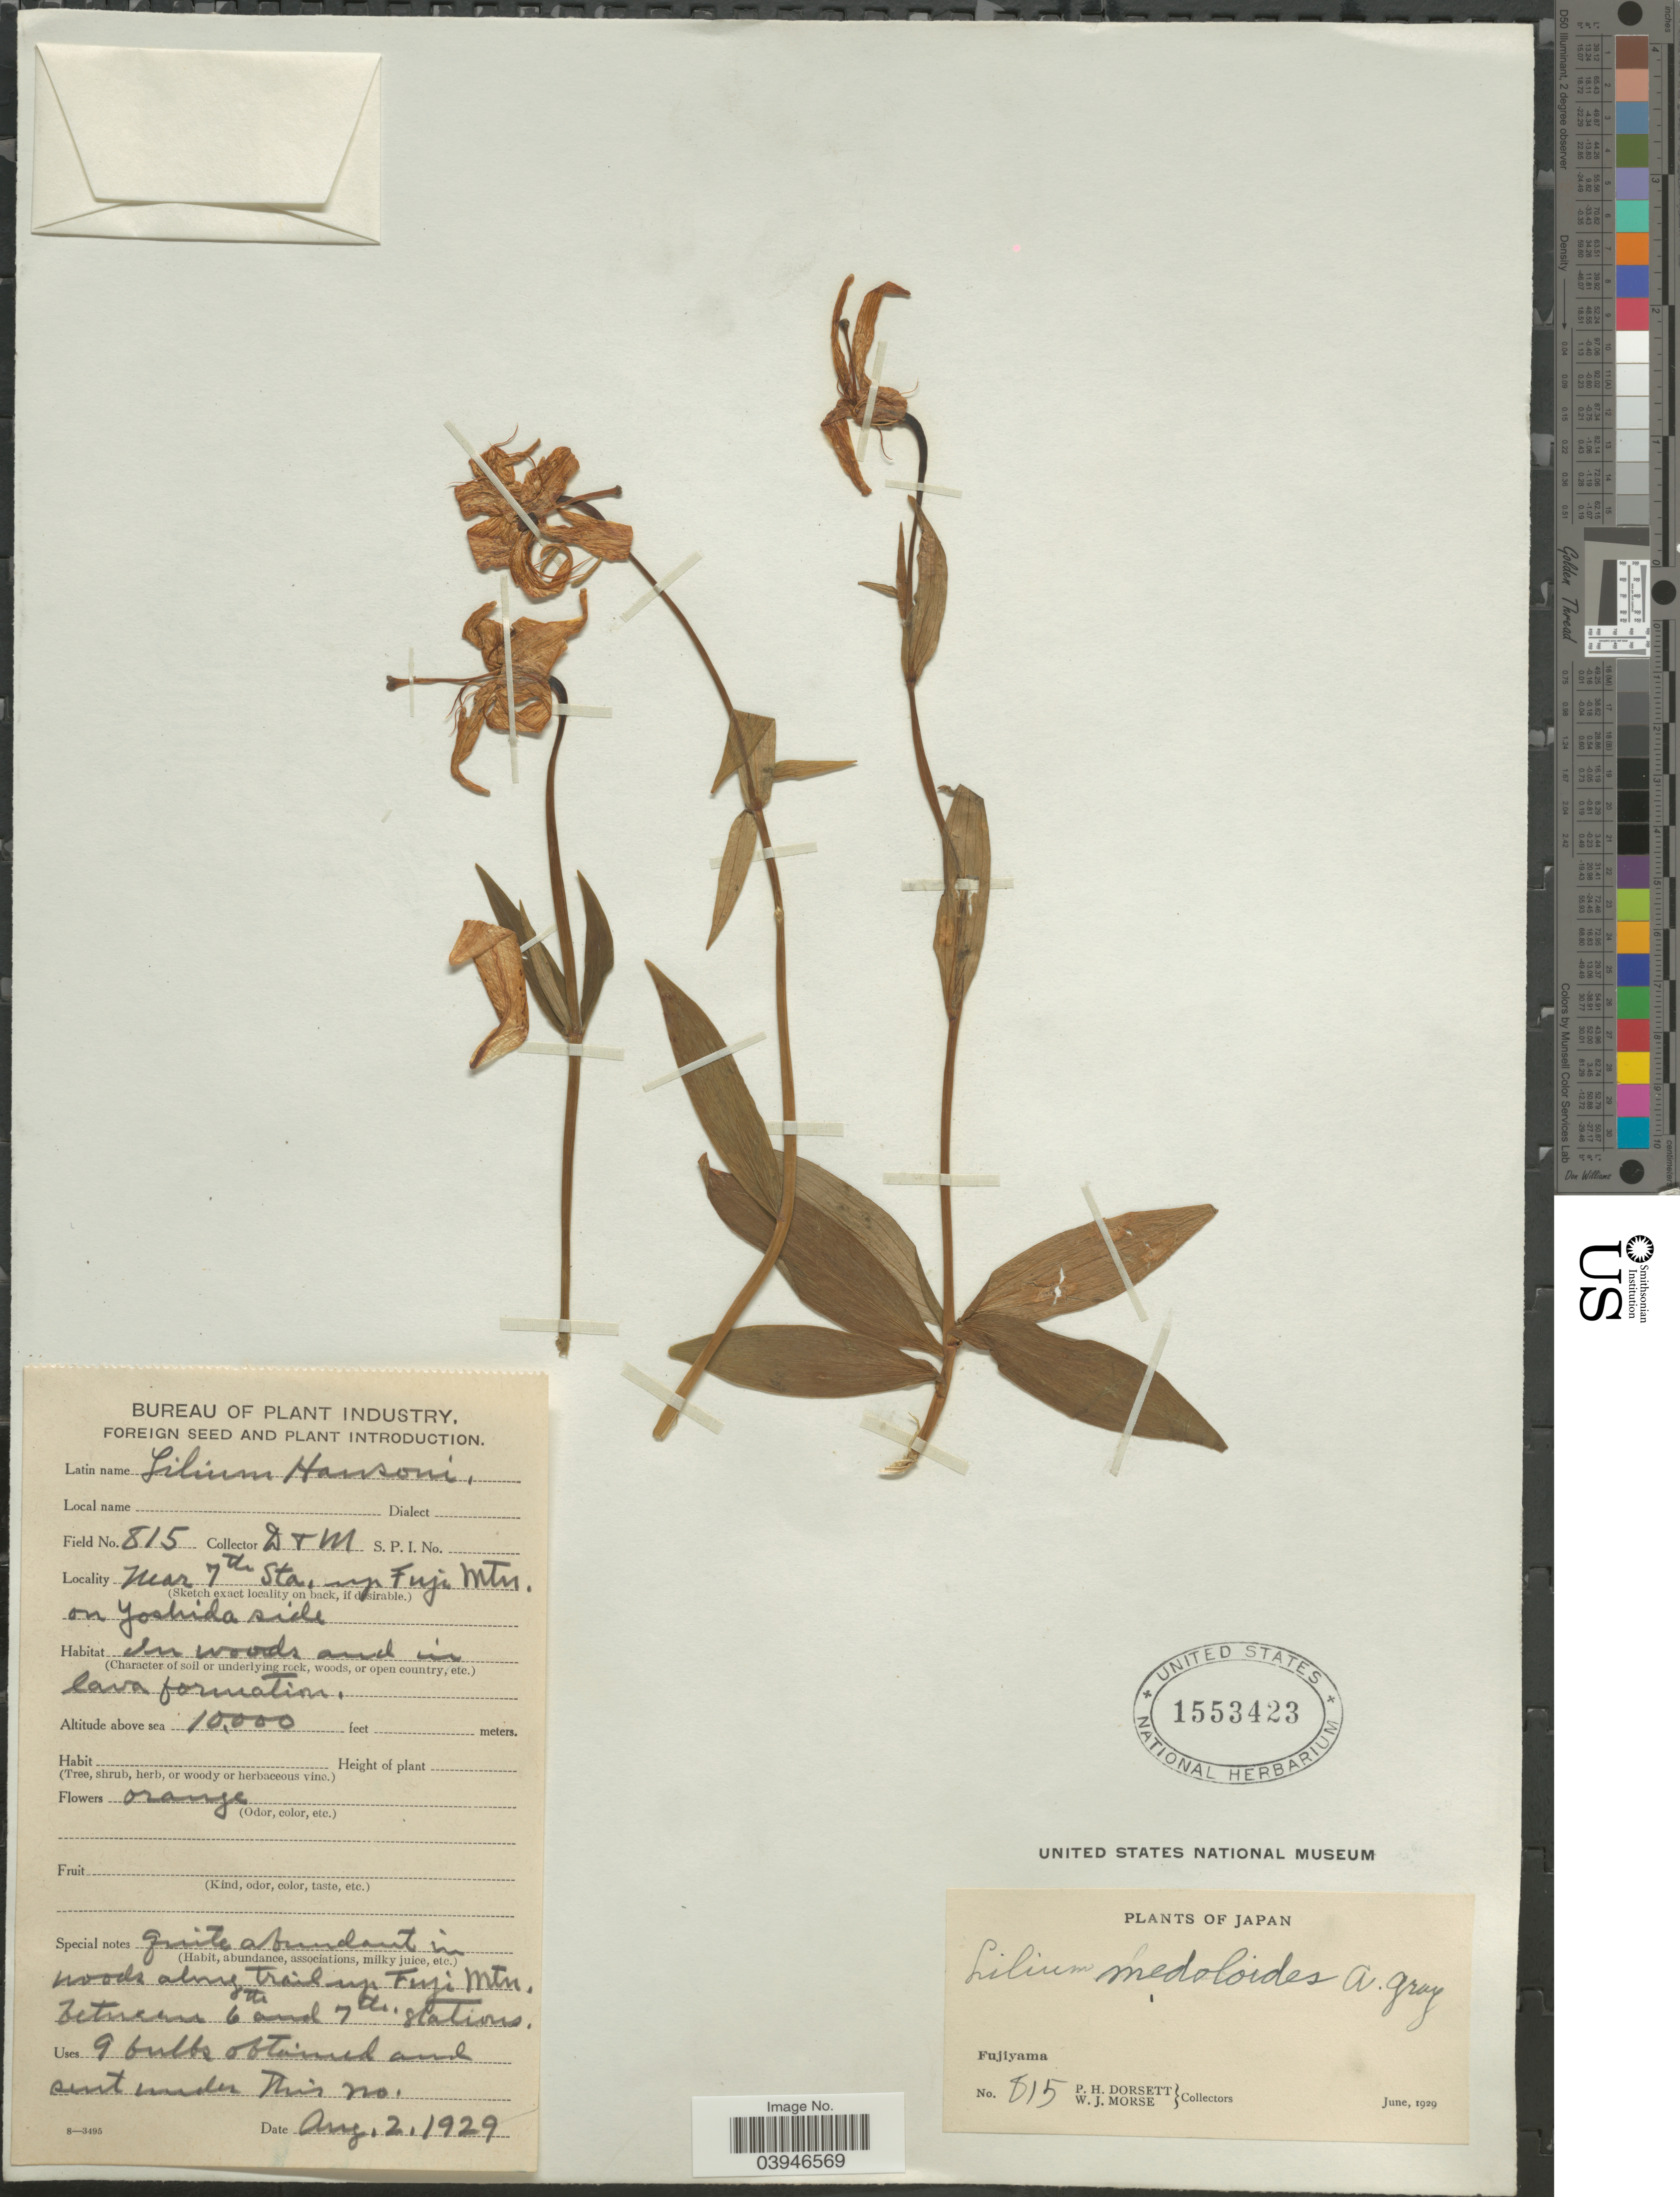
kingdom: Plantae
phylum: Tracheophyta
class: Liliopsida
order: Liliales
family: Liliaceae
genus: Lilium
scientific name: Lilium medeoloides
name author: A. Gray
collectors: P. H. Dorsett & W. J. Morse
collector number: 815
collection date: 1929-06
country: Japan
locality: Fujiyama. near 7th Sta. [illegible text] Fuji Mtn. on Yoshida side. In woods and in lava formation.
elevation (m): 3048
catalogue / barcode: US 1553423